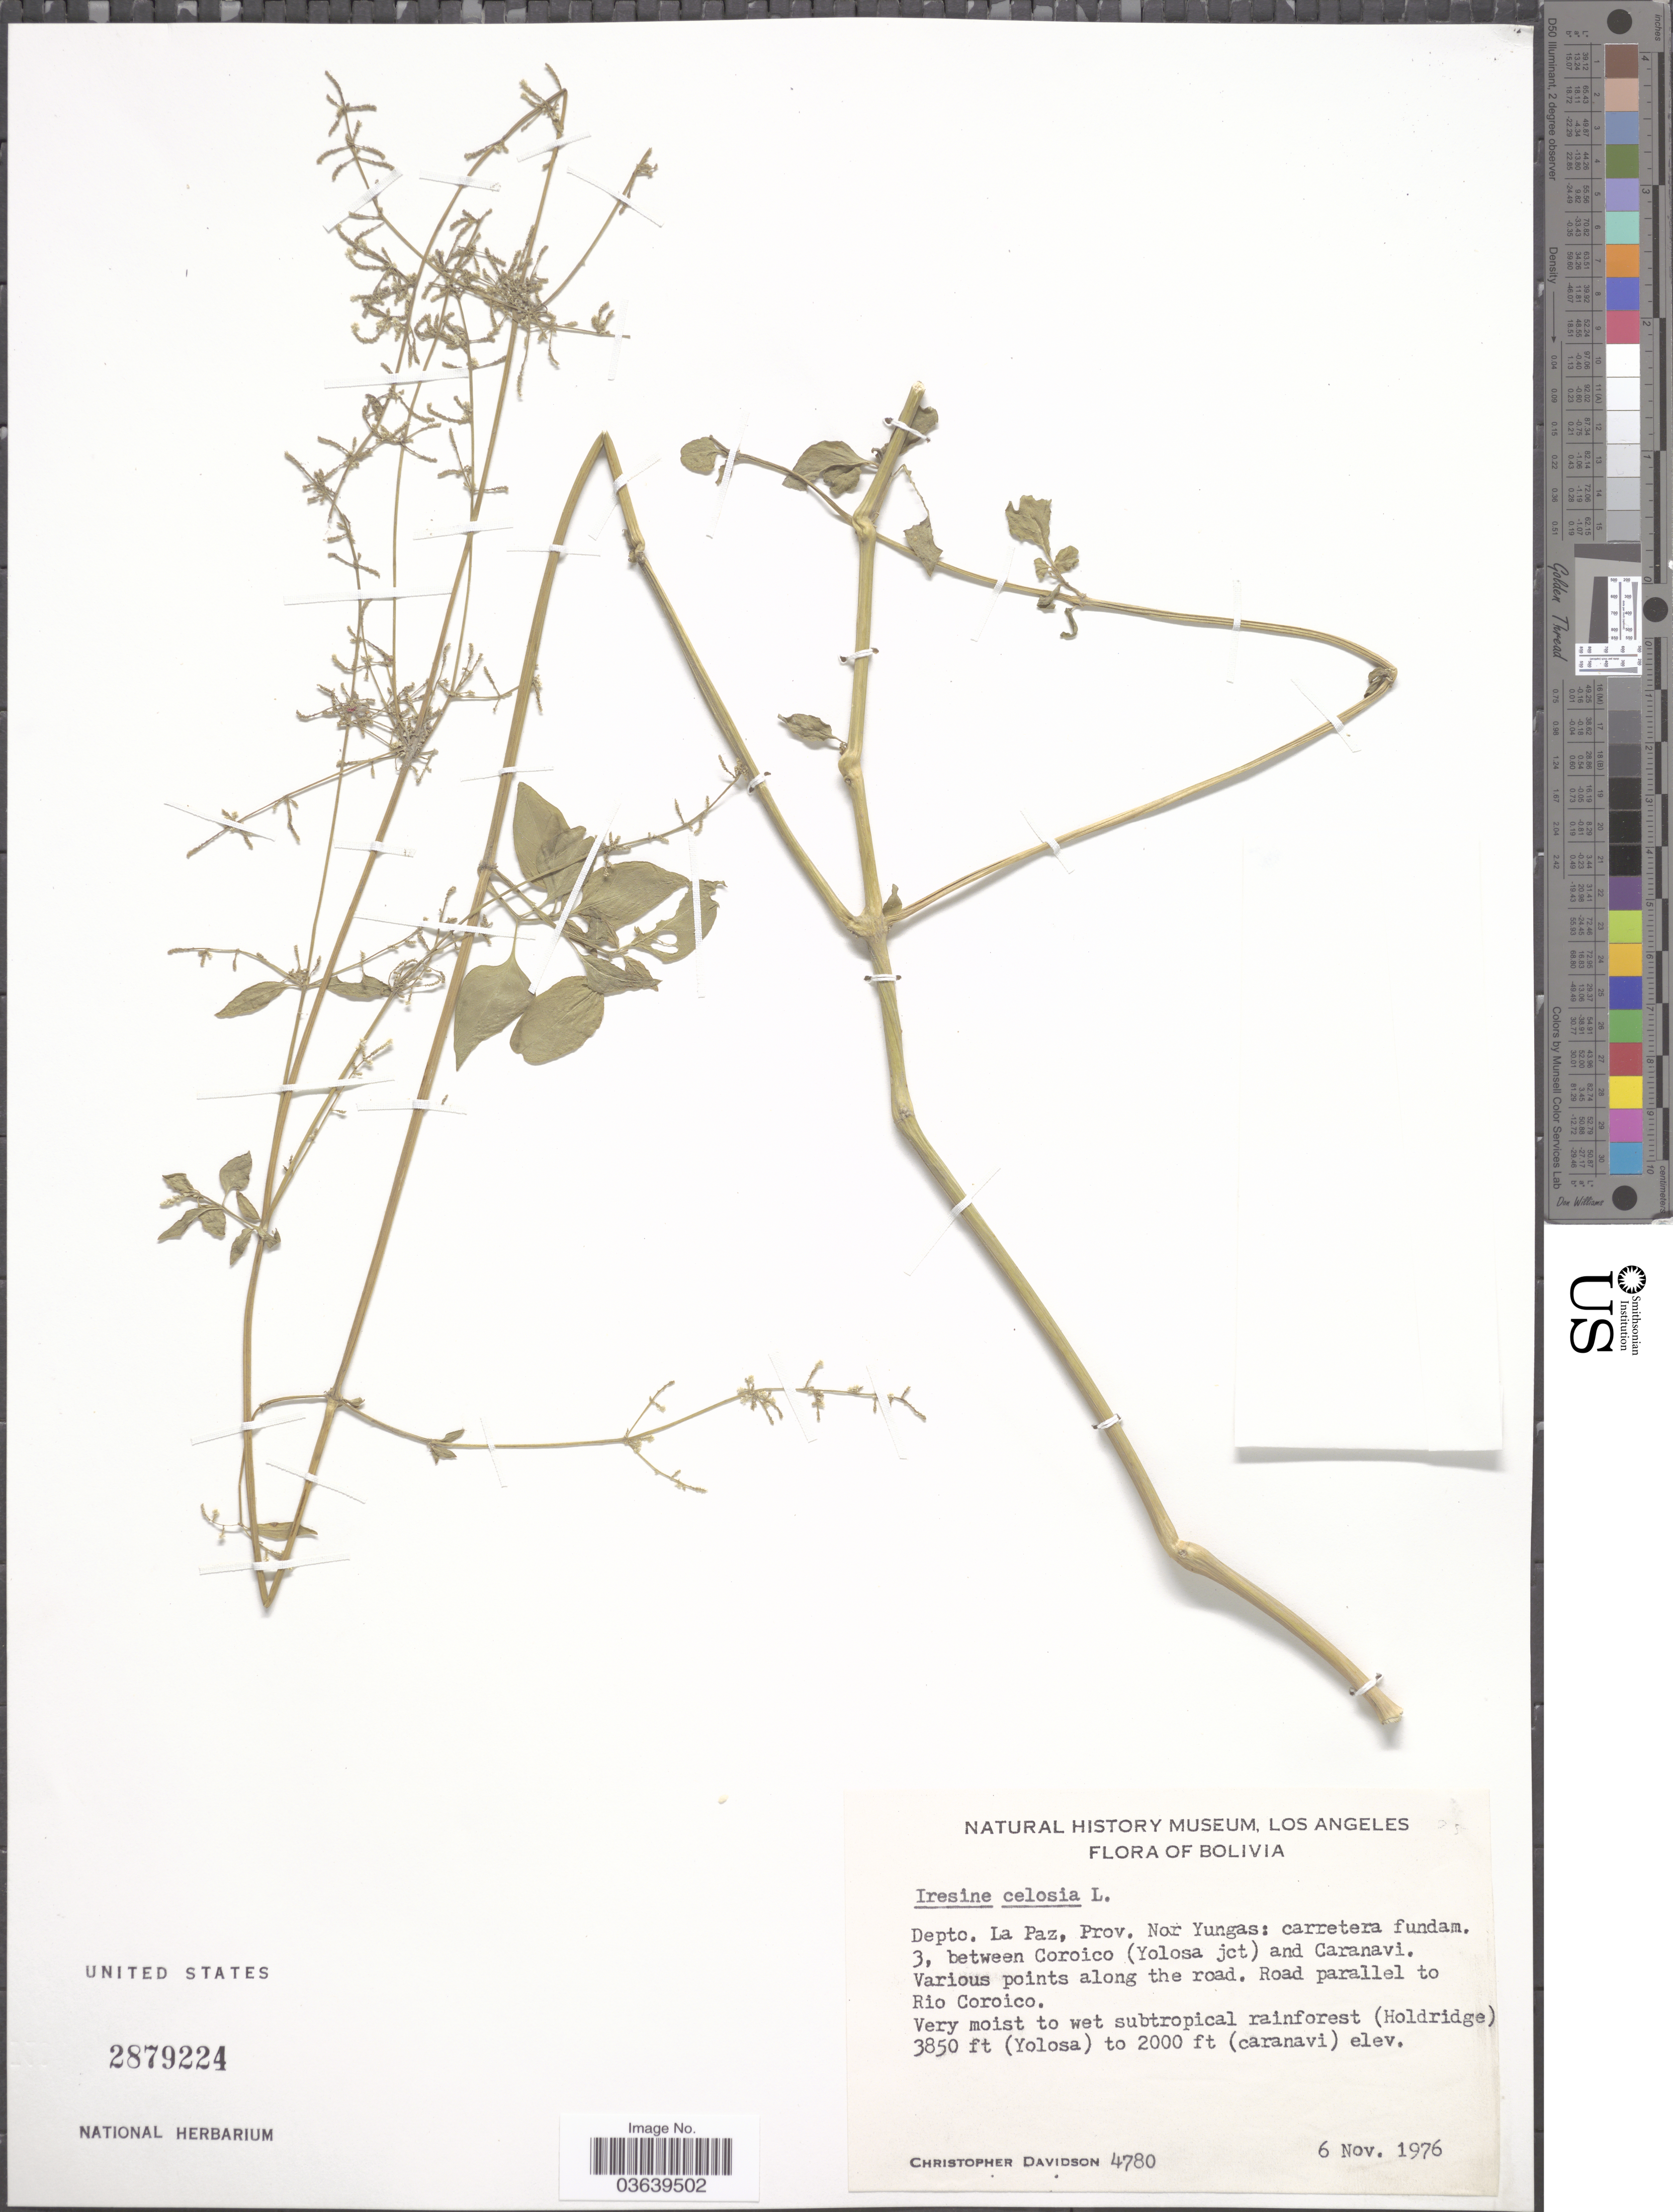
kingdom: Plantae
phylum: Tracheophyta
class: Magnoliopsida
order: Caryophyllales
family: Amaranthaceae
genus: Iresine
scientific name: Iresine celosia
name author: L.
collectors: C. Davidson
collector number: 4780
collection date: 1976-11-06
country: Bolivia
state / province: La Paz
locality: Depto La Paz, Prov. Nor Yungas: carretera fundam. 3, between Coroico (Yolosa jct) and Caranavi. Road parallel to Rio Coroico.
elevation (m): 610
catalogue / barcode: US 2879224